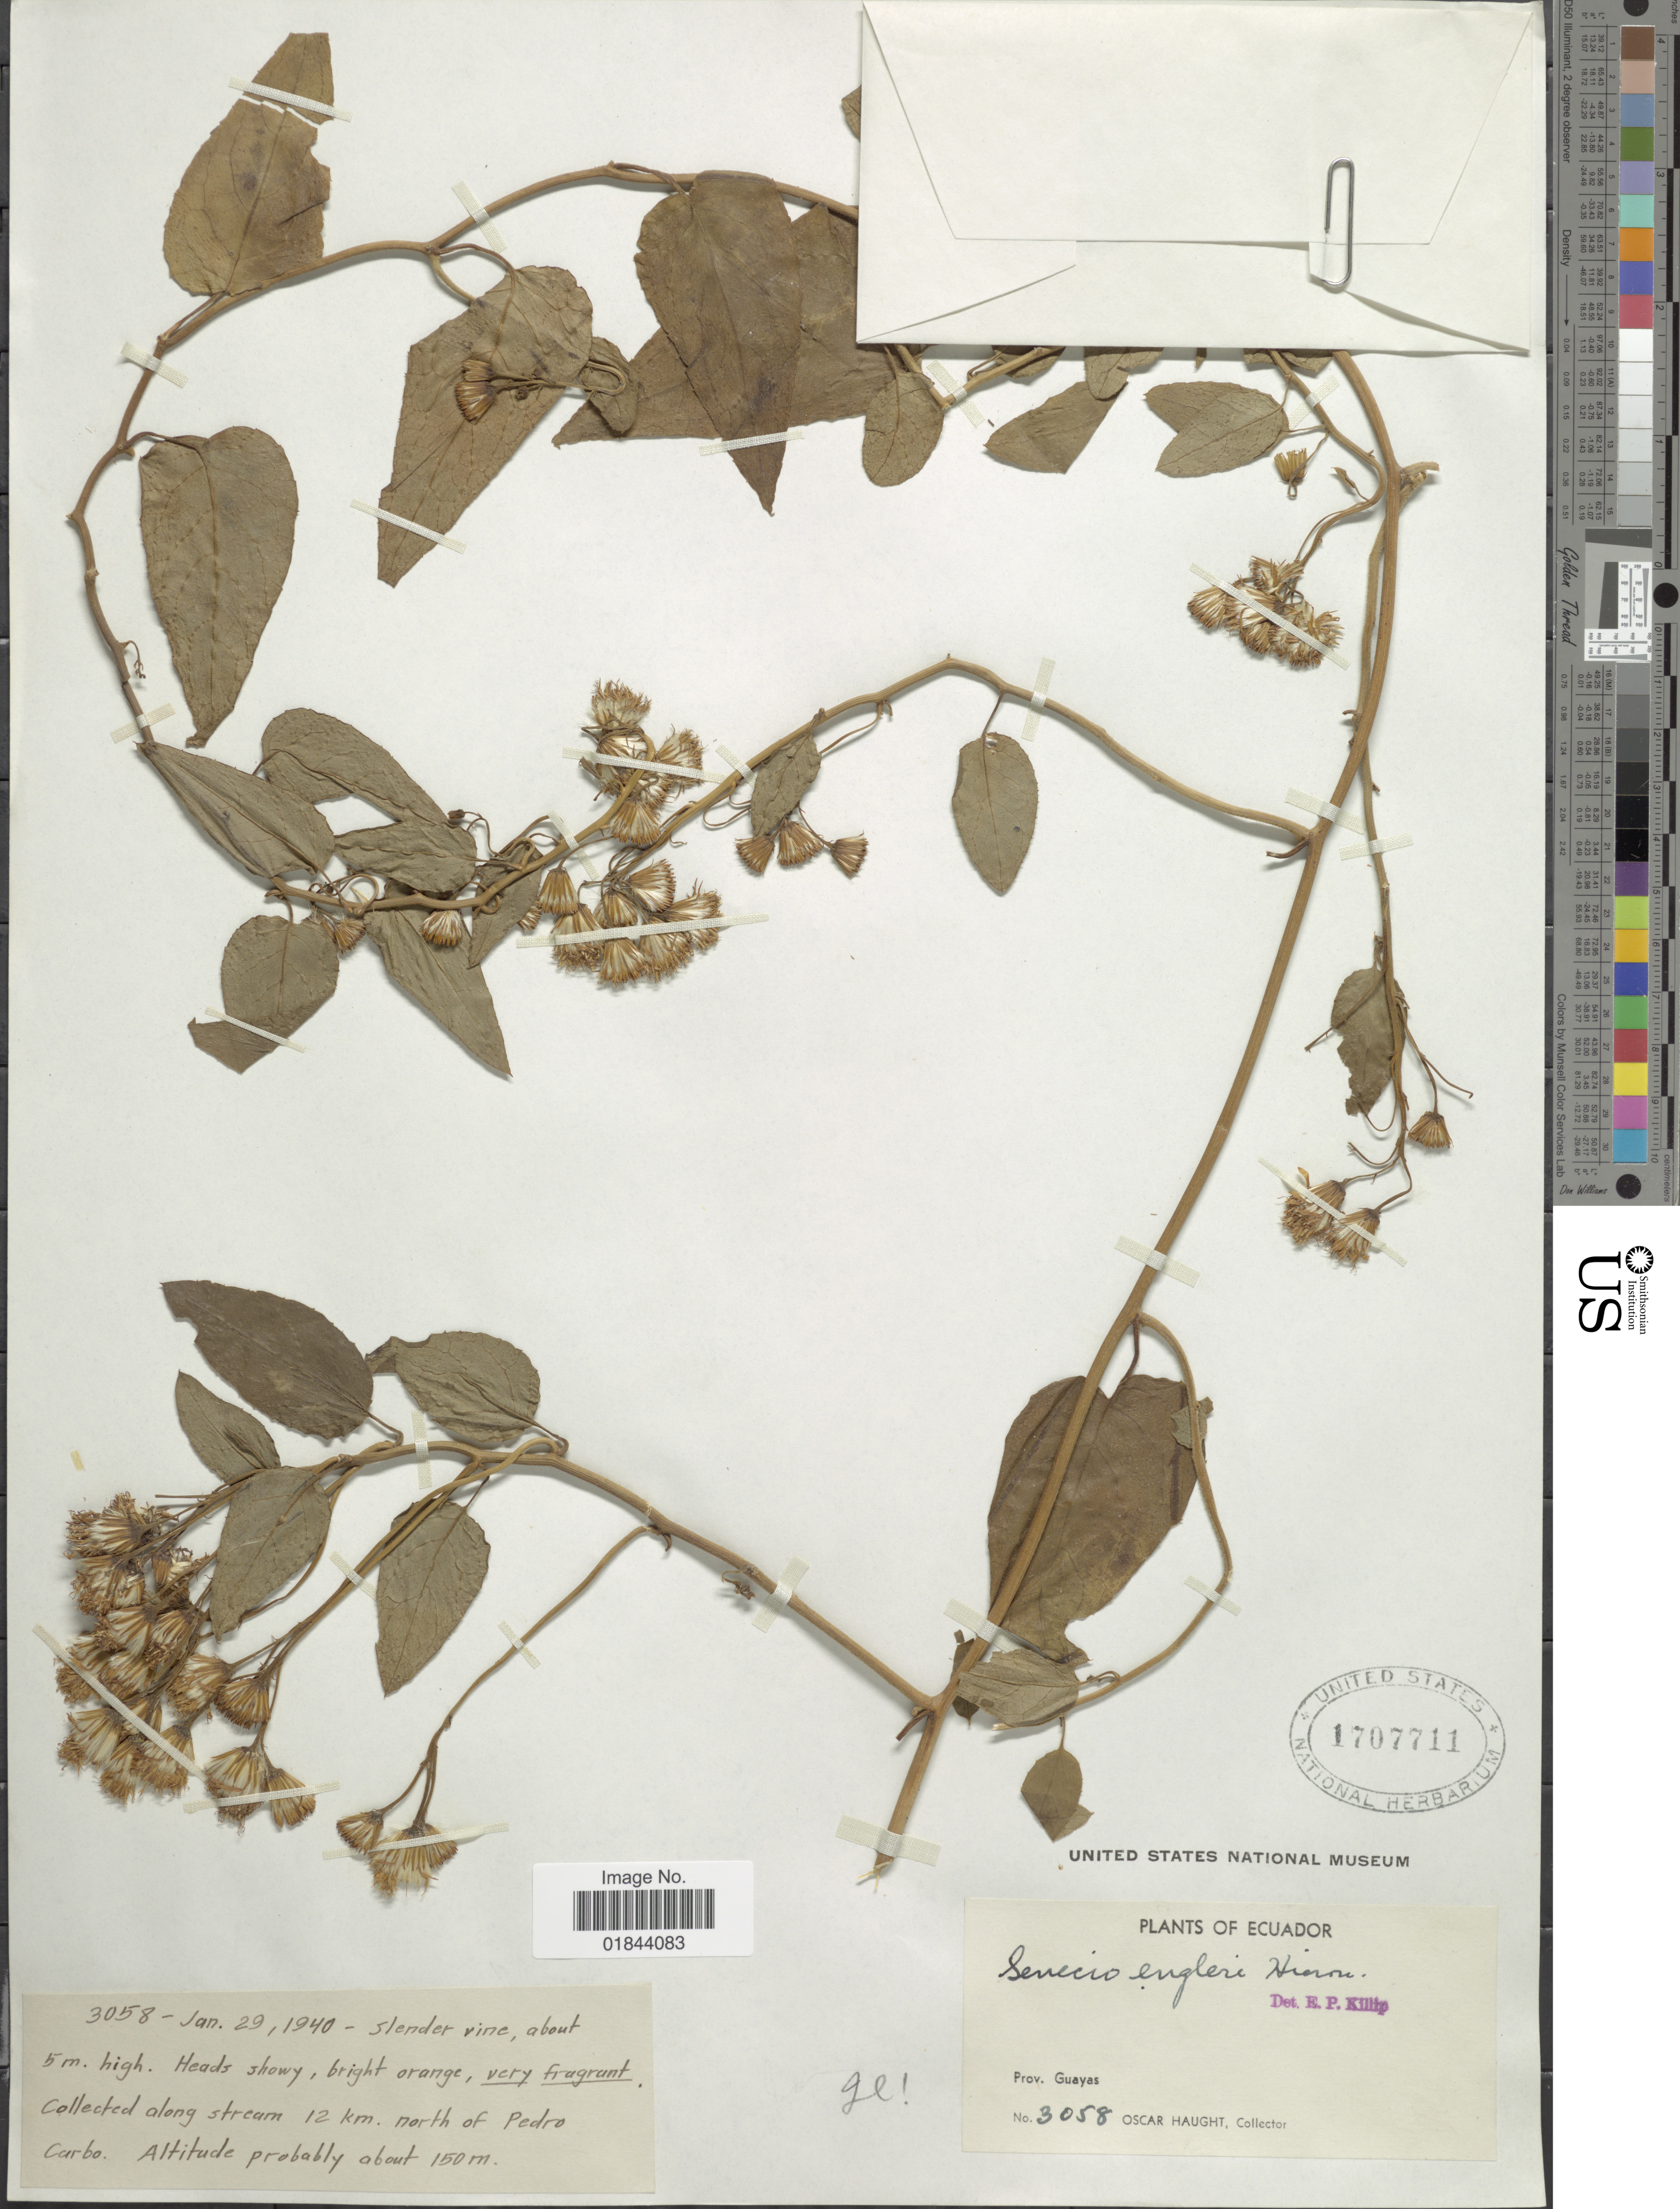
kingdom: Plantae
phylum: Tracheophyta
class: Magnoliopsida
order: Asterales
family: Asteraceae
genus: Pseudogynoxys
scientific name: Pseudogynoxys engleri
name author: (Hieron.) H. Rob. & Cuatrec.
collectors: O. L. Haught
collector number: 3058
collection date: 1940-01-29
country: Ecuador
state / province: Guayas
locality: Along stream 12 km north of Pedro Carbo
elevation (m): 150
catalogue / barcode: US 1707711